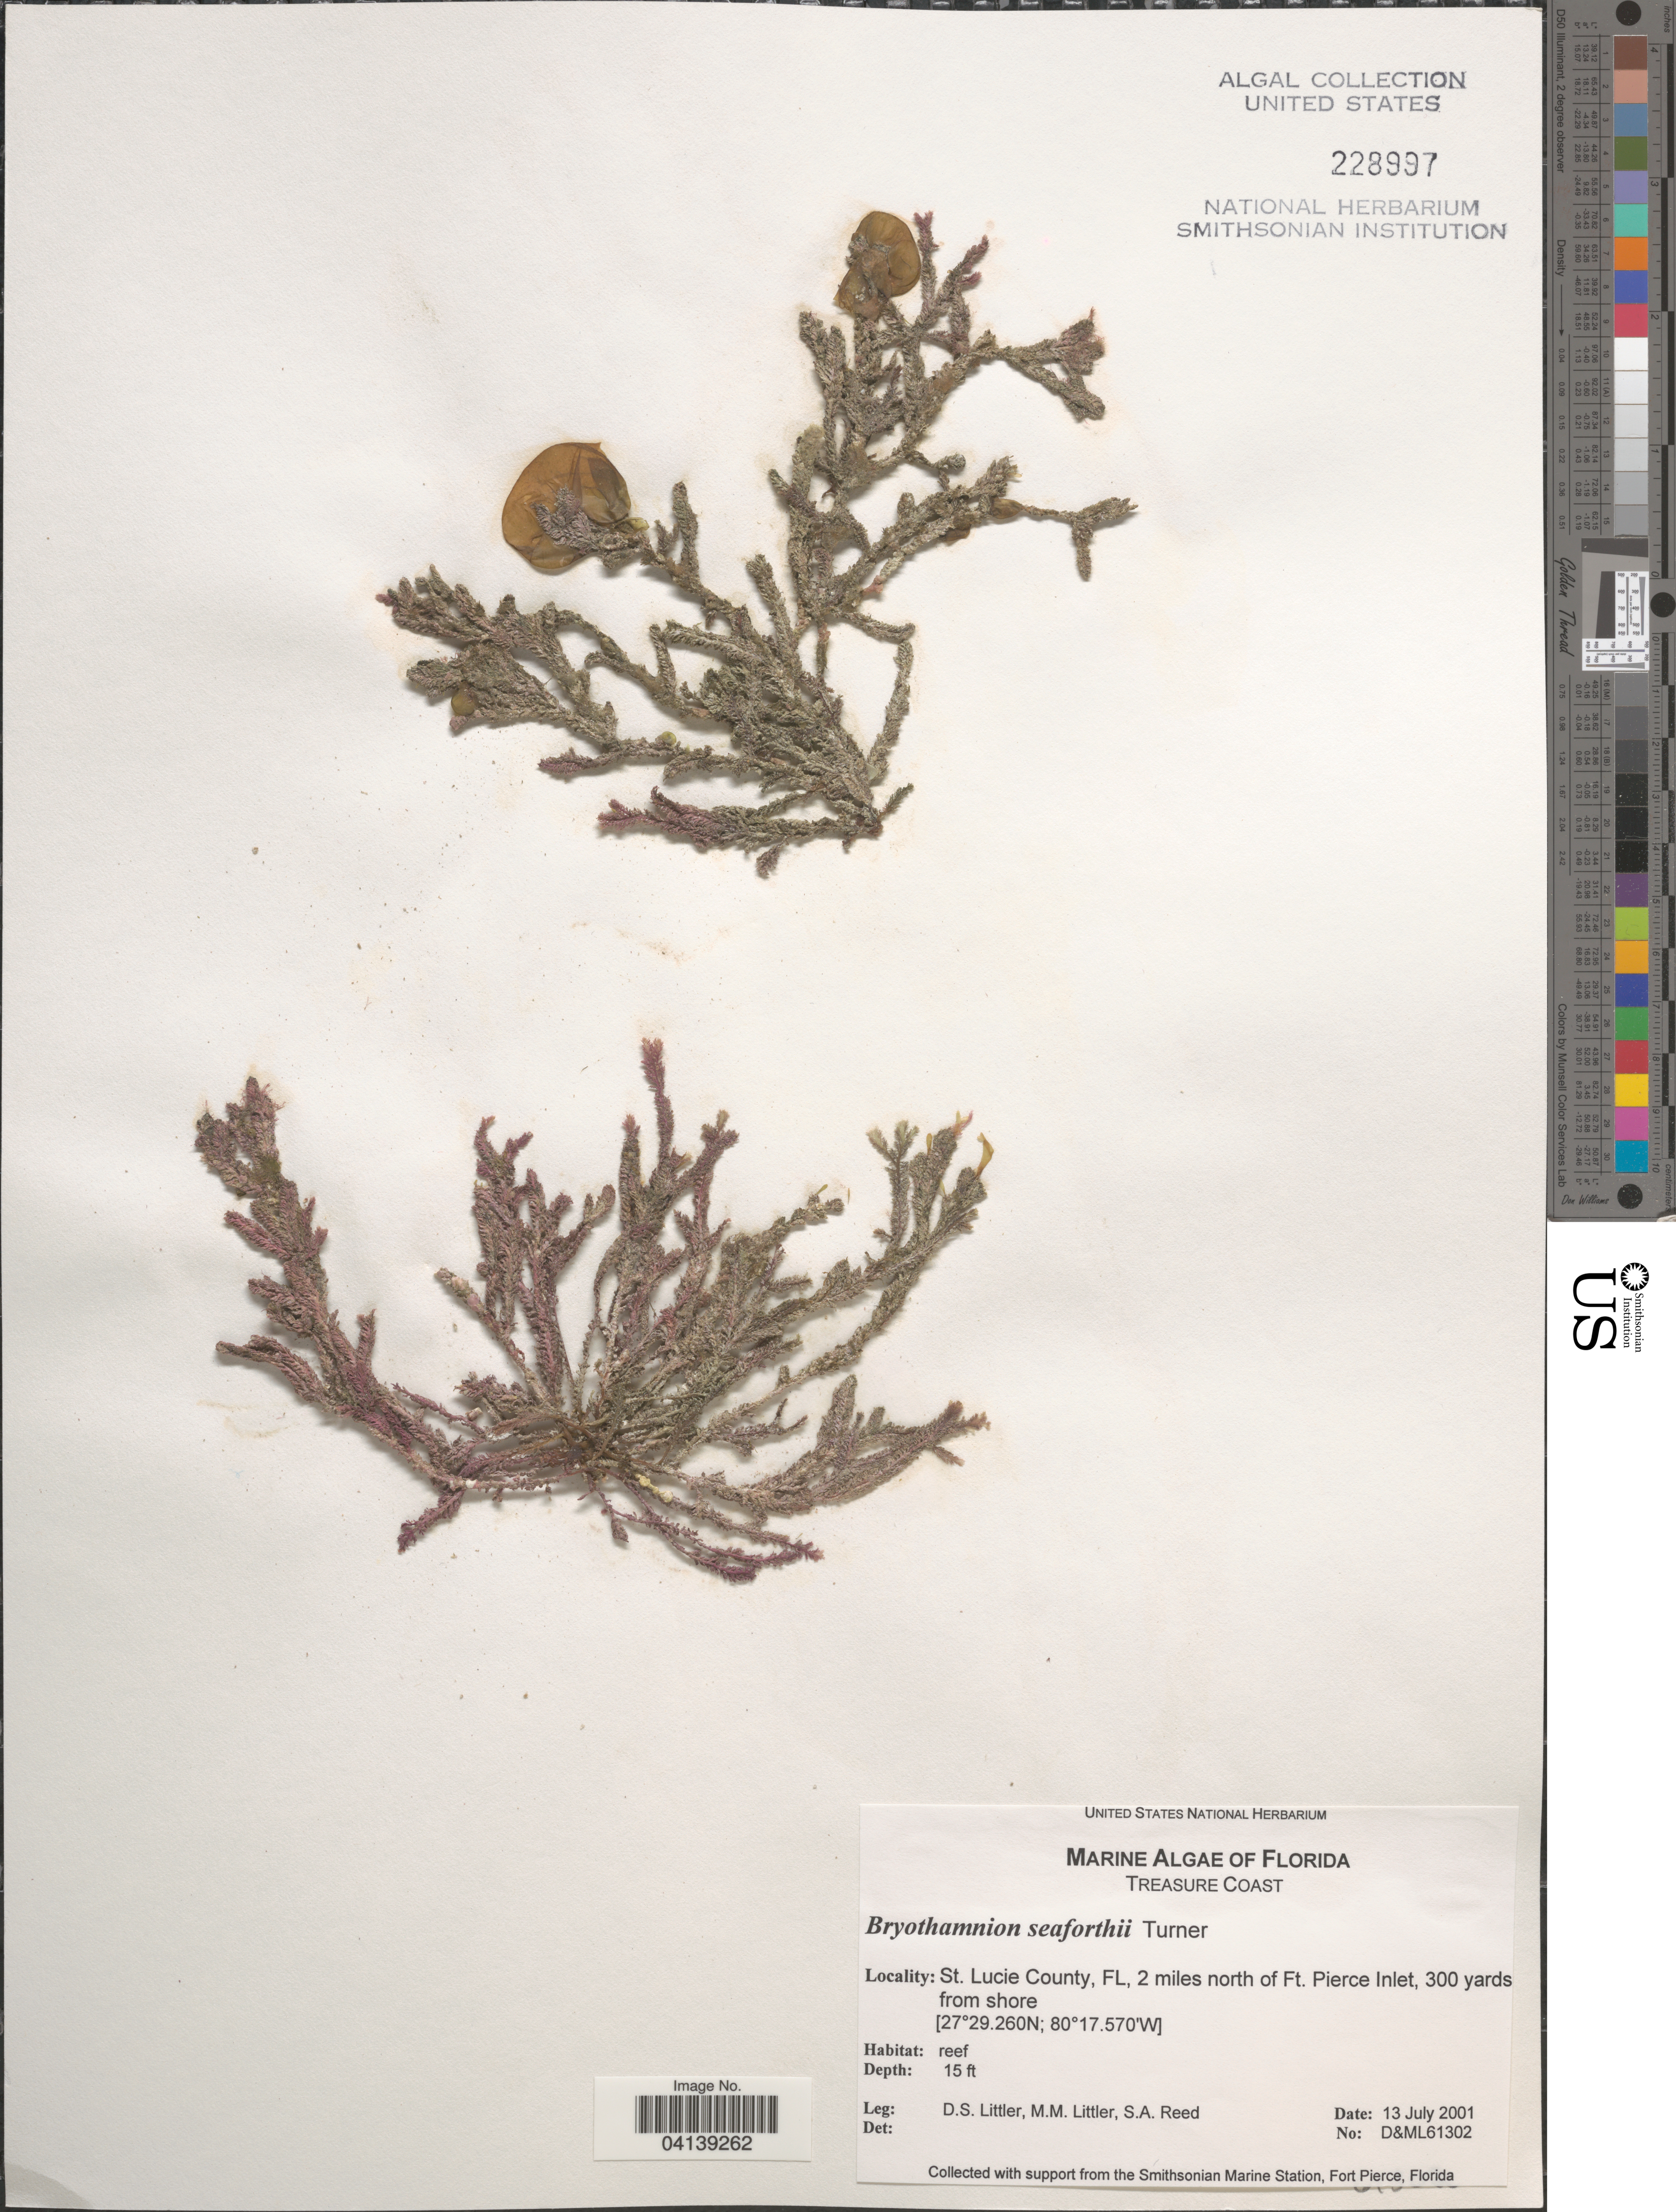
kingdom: Plantae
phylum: Rhodophyta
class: Florideophyceae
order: Ceramiales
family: Rhodomelaceae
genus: Bryothamnion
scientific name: Bryothamnion seaforthii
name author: (Turner) Kütz.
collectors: D. S. Littler & S. Reed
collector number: D&ML61302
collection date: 2001-07-13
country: United States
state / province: Florida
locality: Treasure Coast. St. Lucie County, 2 miles north of Ft. Pierce Inlet, 300 yards from shore.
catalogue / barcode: US 228997